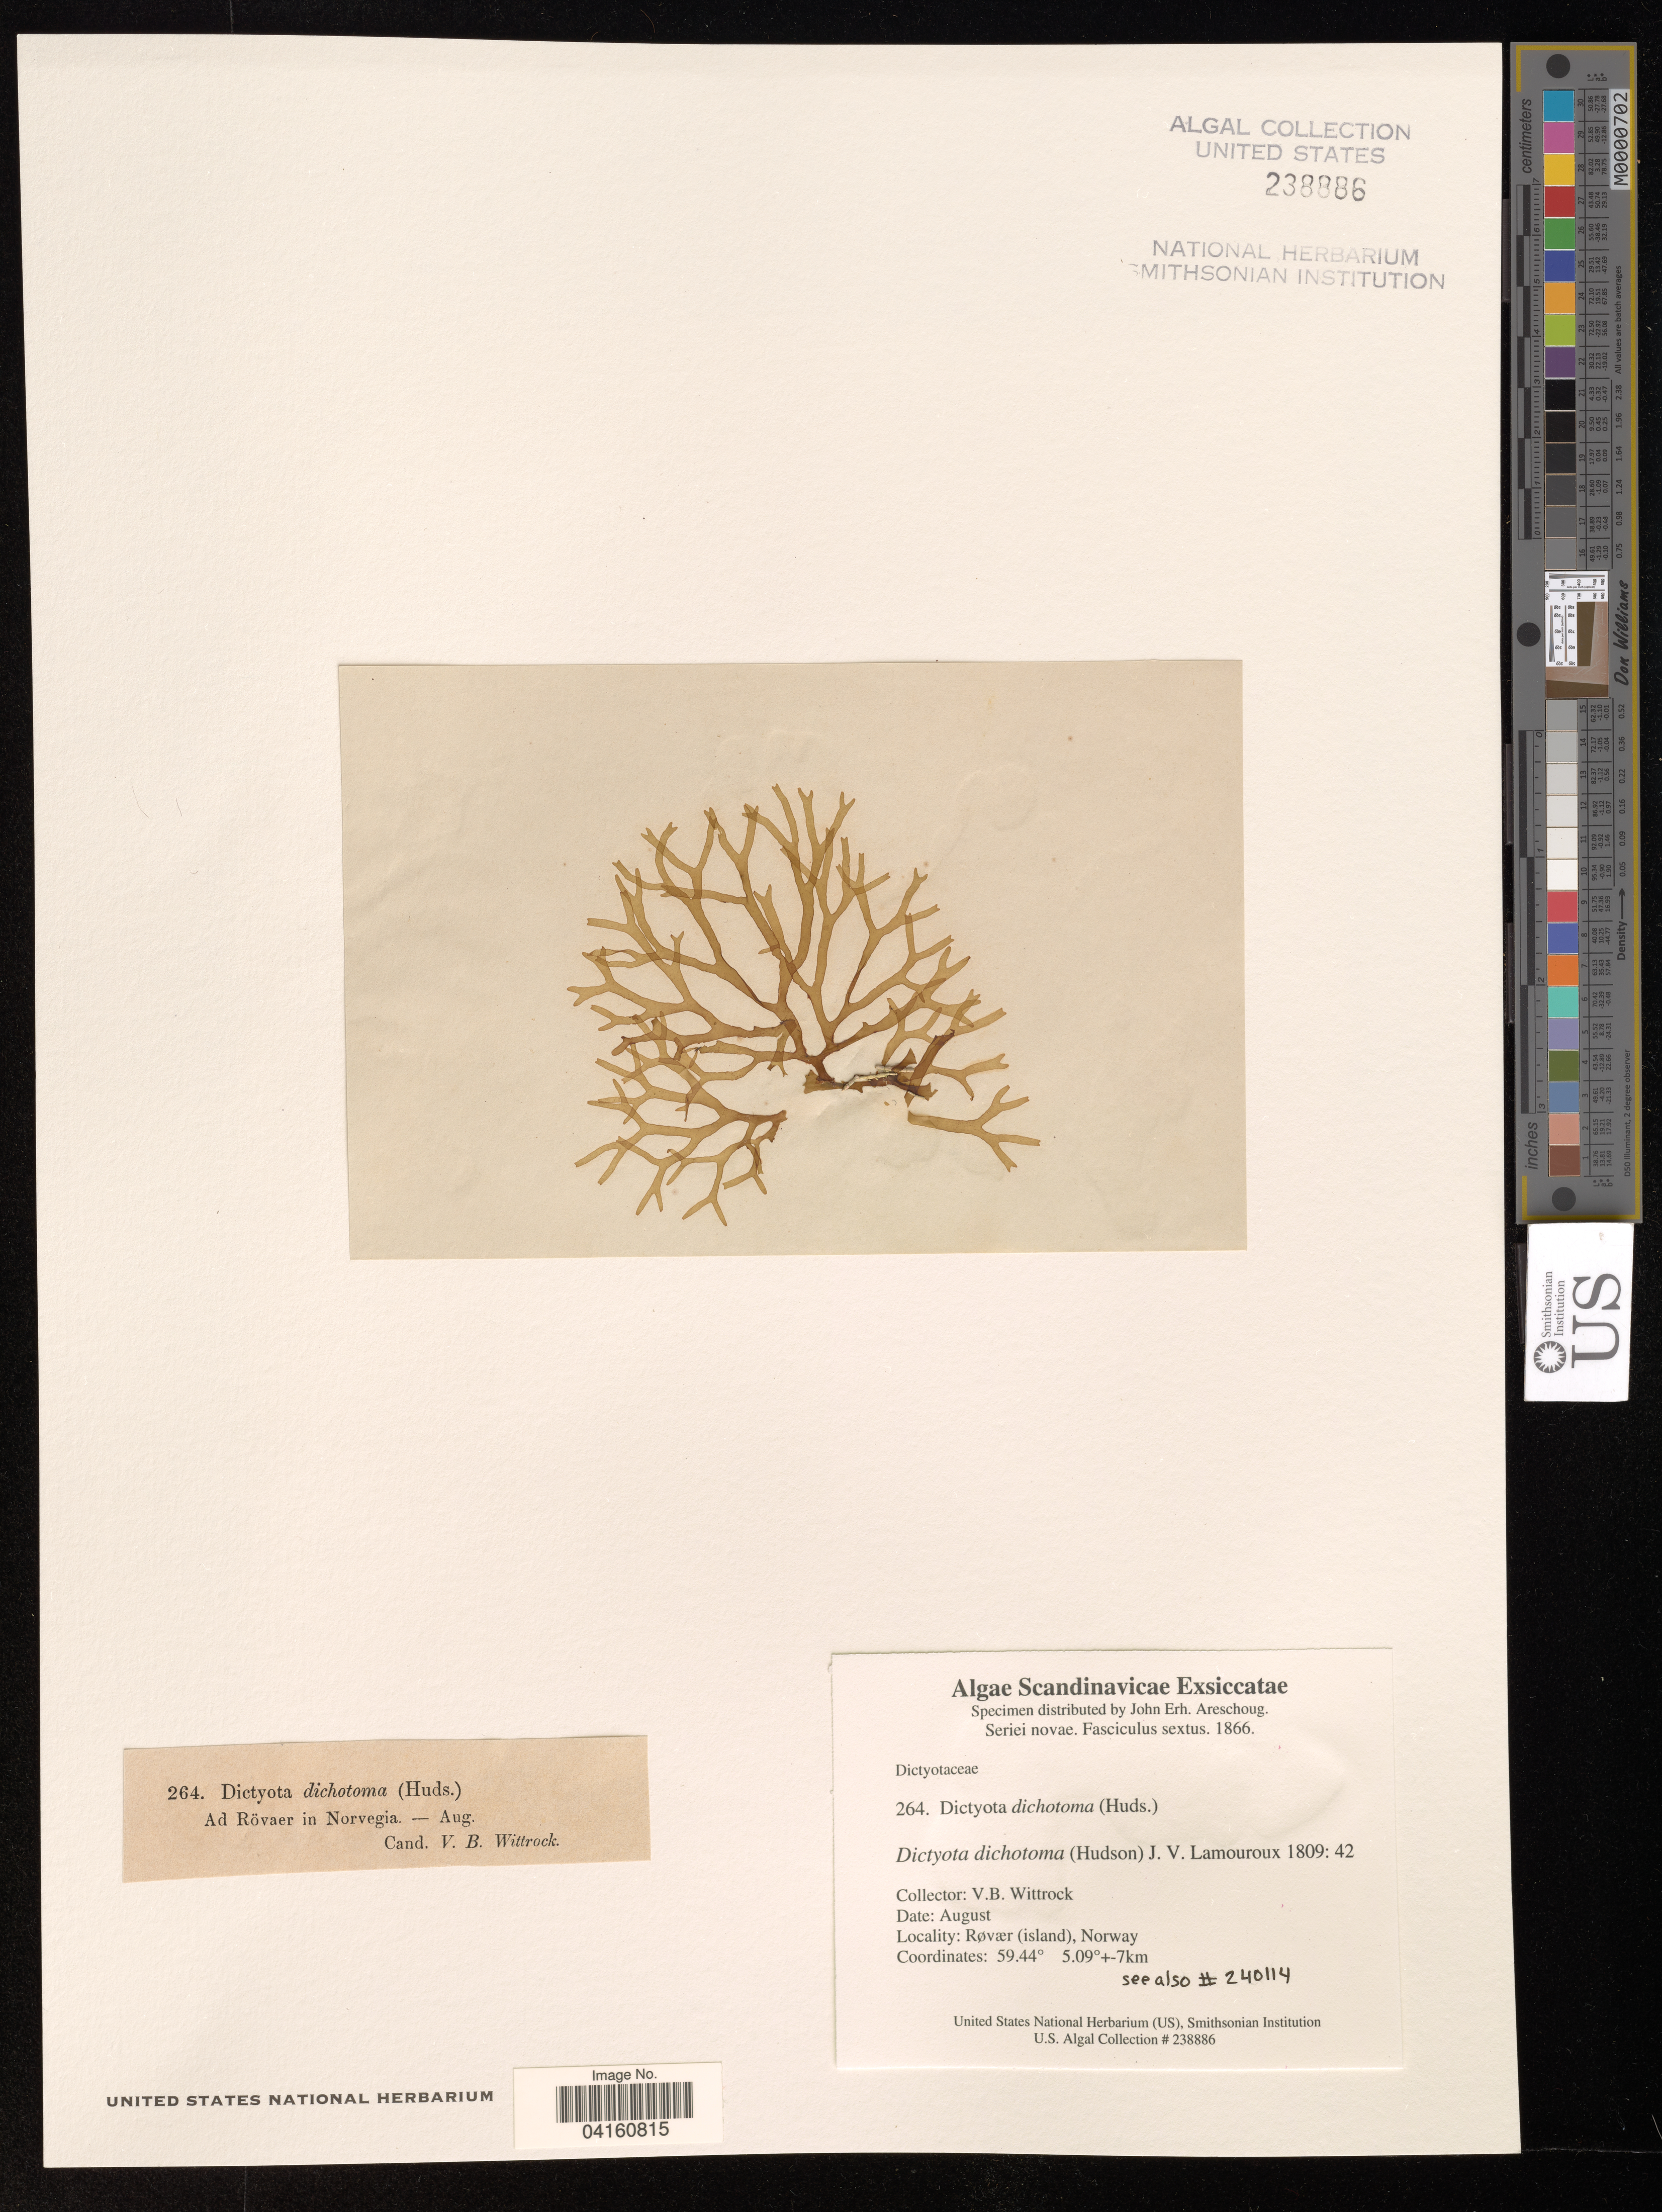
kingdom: Chromista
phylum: Ochrophyta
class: Phaeophyceae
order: Dictyotales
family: Dictyotaceae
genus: Dictyota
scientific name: Dictyota dichotoma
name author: (Huds.) J.V.Lamouroux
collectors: V. B. Wittrock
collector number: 264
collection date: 1866-08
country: Norway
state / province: Rogaland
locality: Røvær(island)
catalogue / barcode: US 238886